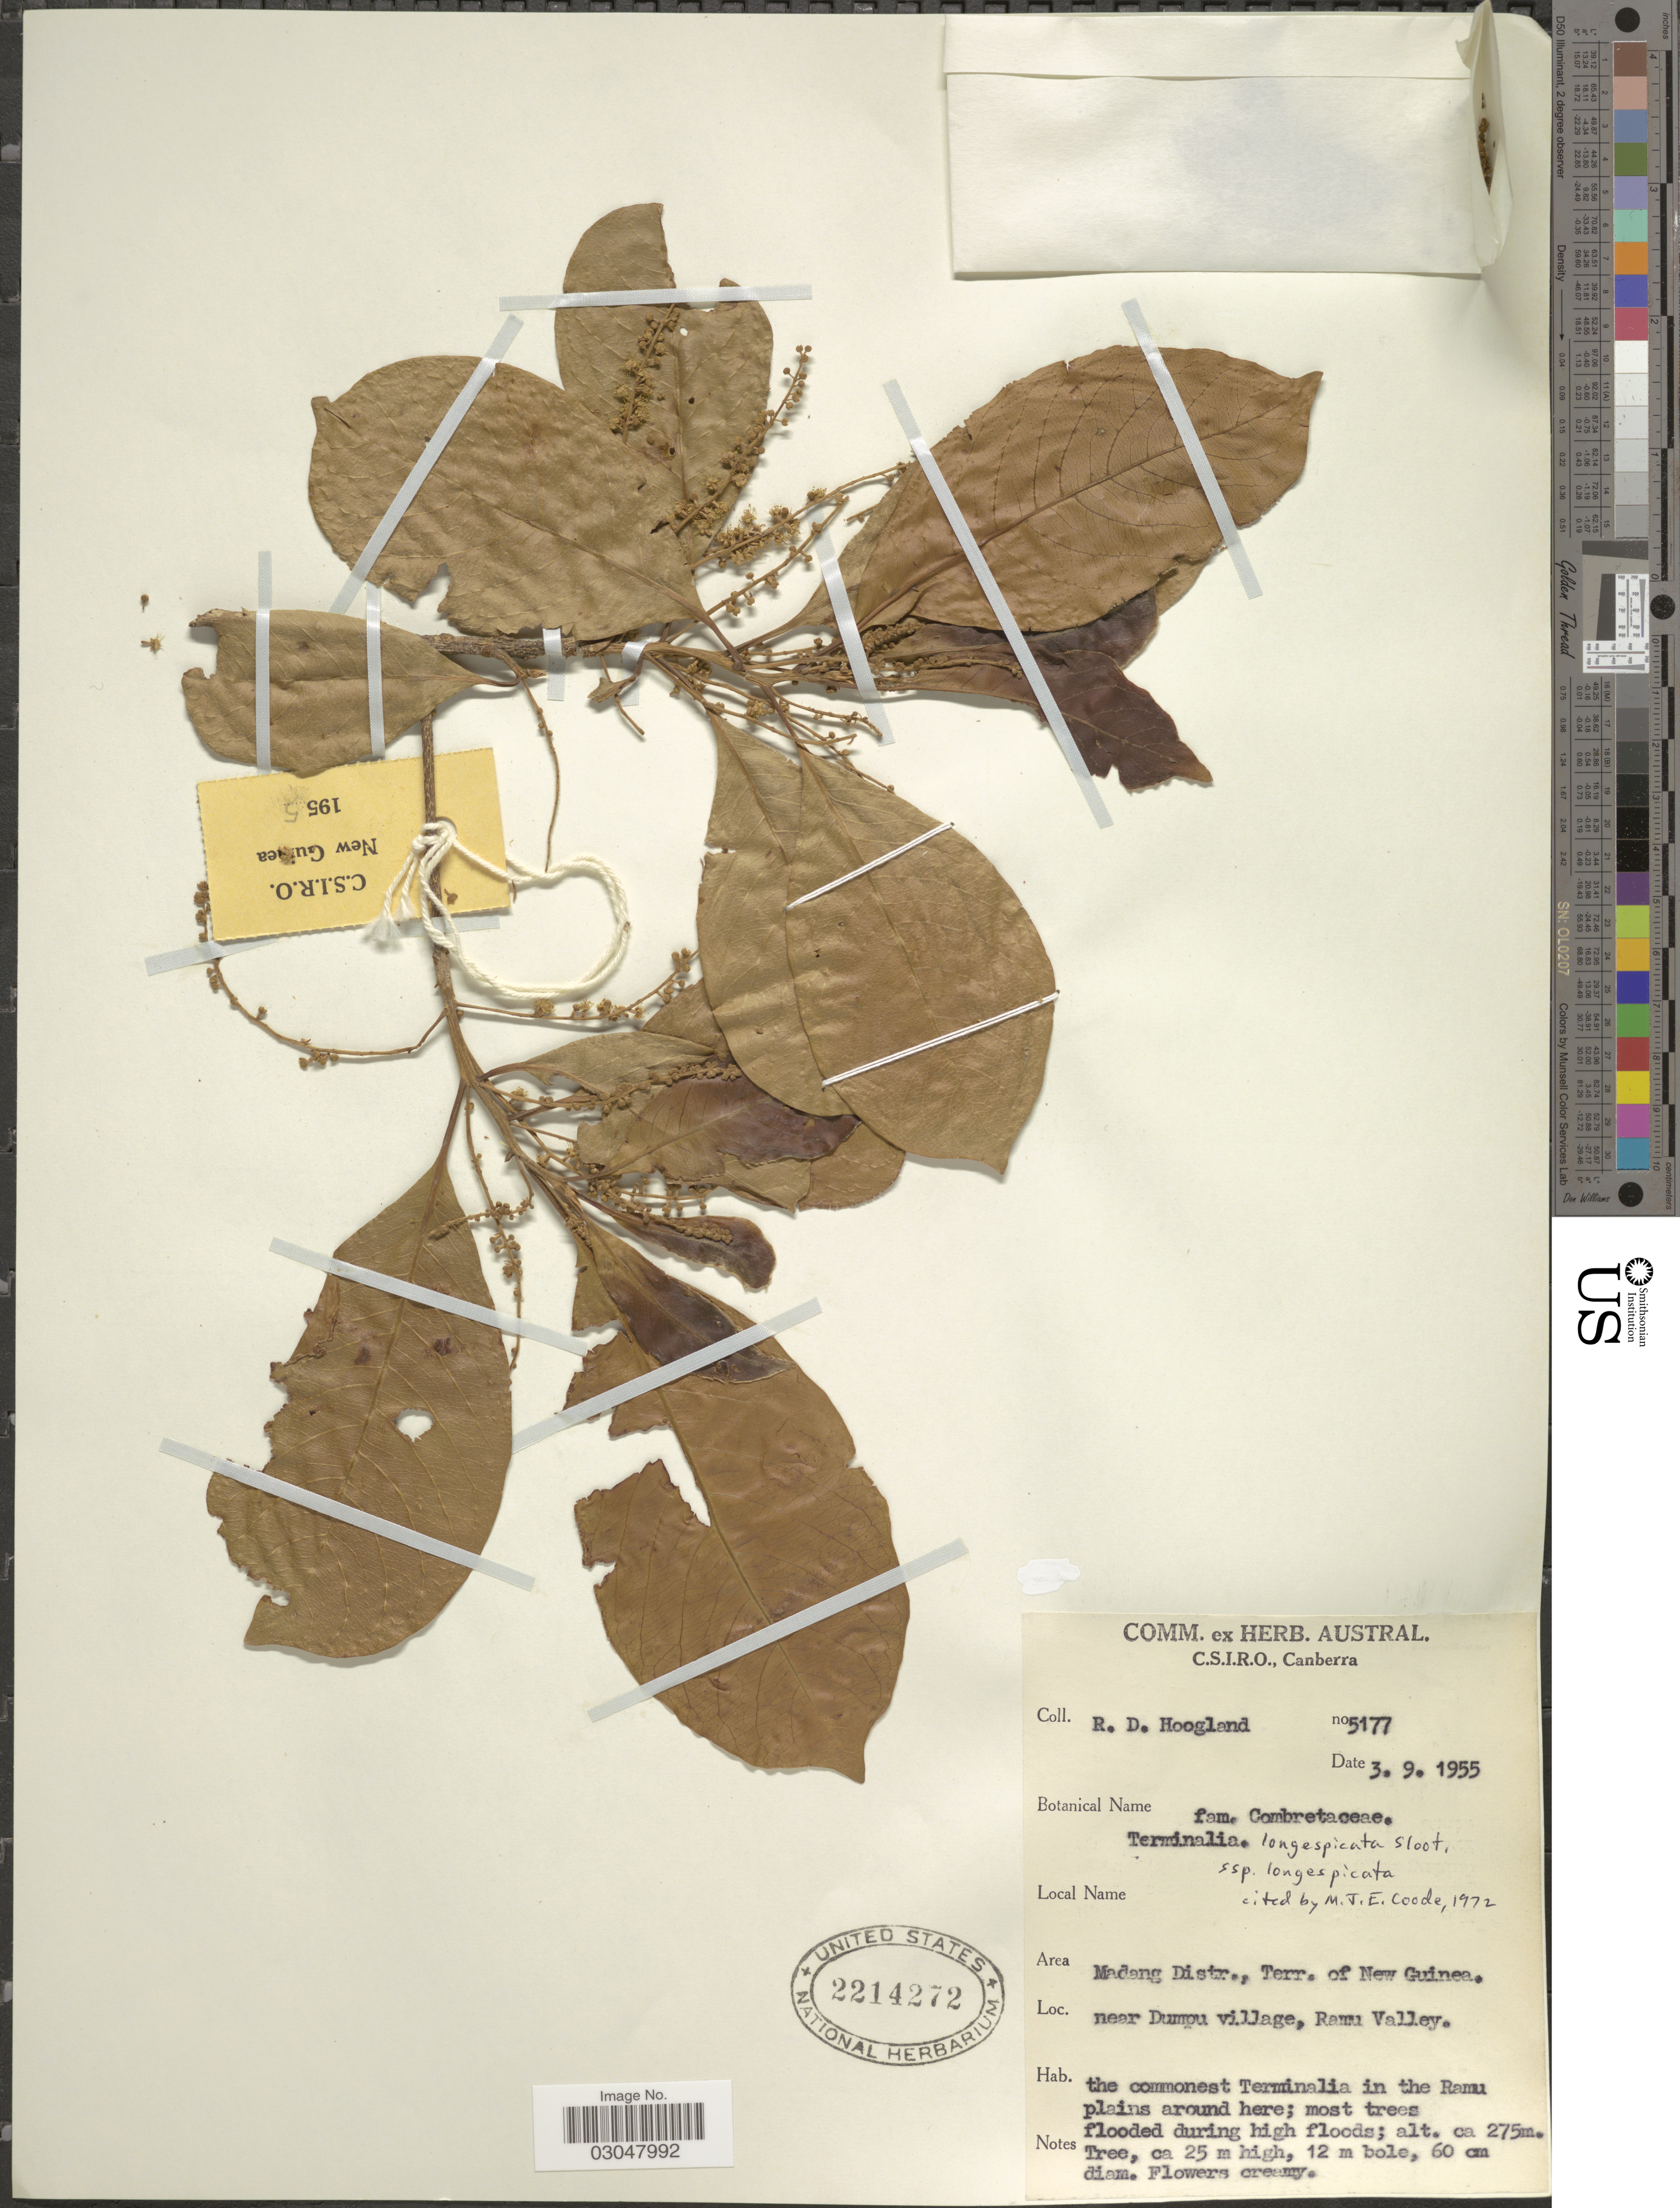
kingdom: Plantae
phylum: Tracheophyta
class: Magnoliopsida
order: Myrtales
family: Combretaceae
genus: Terminalia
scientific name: Terminalia longispicata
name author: Slooten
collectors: R. D. Hoogland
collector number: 5177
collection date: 1955-09-03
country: Papua New Guinea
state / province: Madang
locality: Madang Distr., Terr. of New Guinea. Near Dumpu village, Ramu Valley.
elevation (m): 275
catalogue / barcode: US 2214272